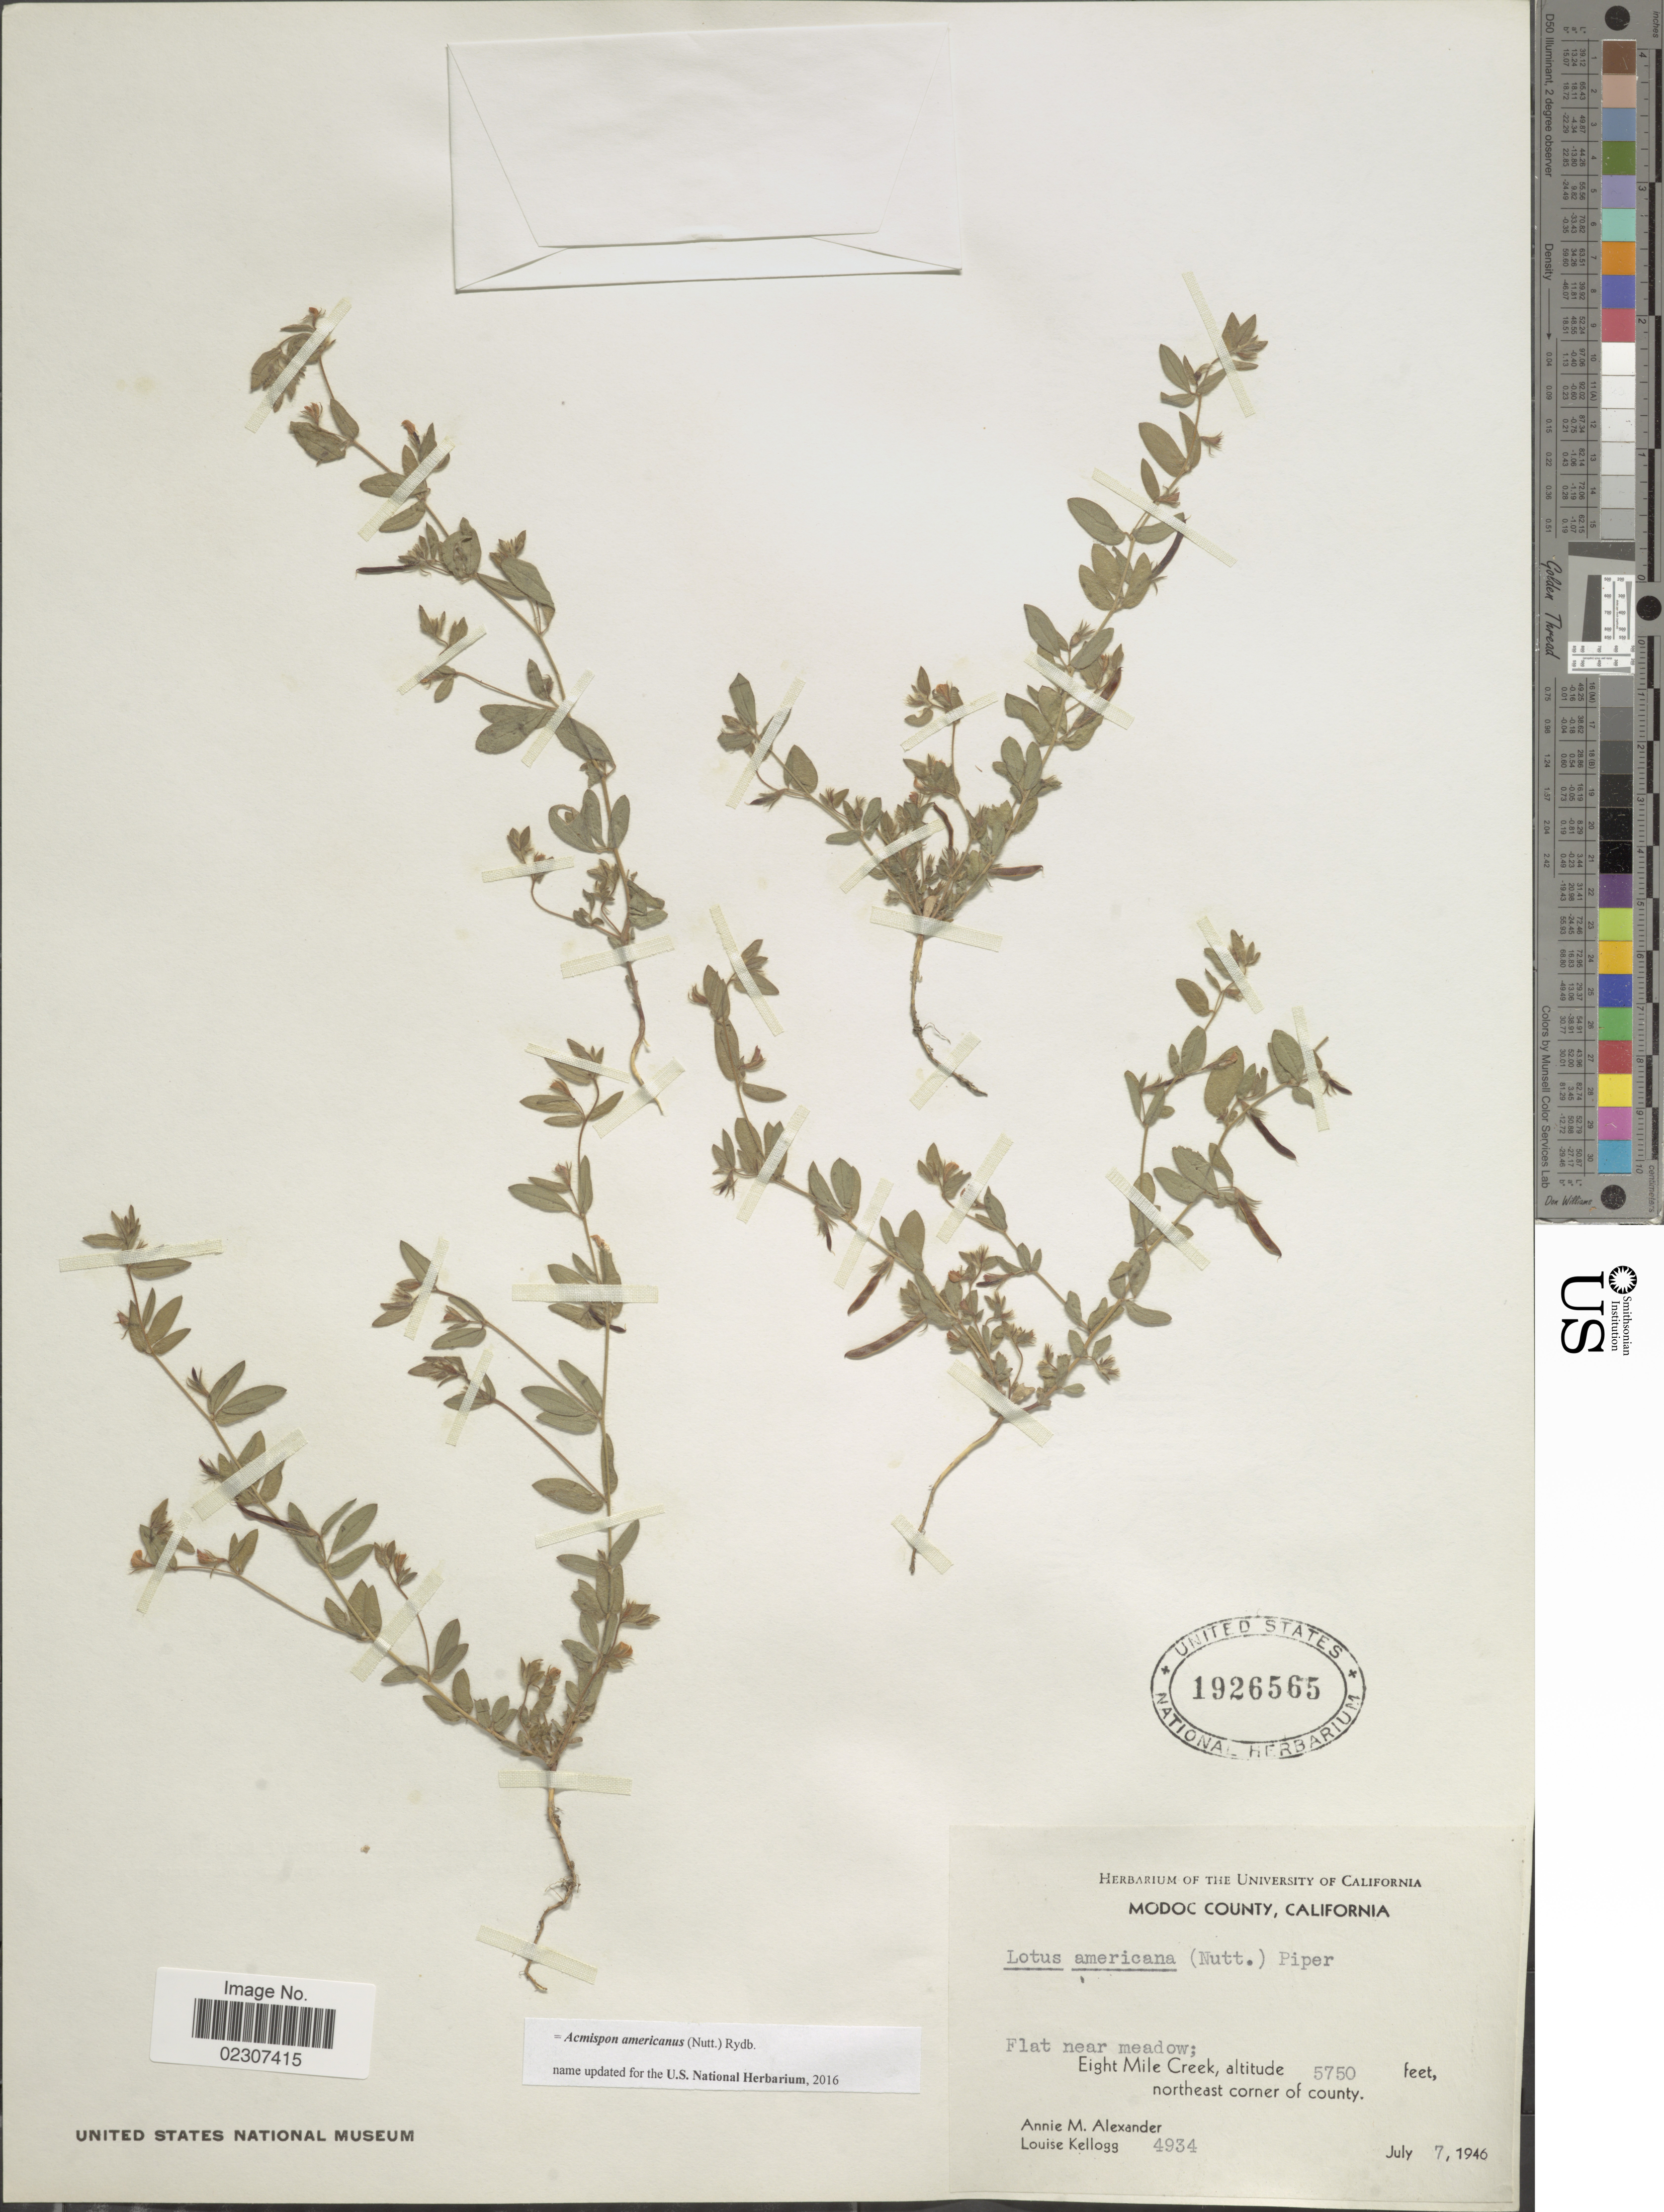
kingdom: Plantae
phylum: Tracheophyta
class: Magnoliopsida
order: Fabales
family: Fabaceae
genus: Acmispon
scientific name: Acmispon americanus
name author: (Nutt.) Rydb.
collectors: A. M. Alexander & L. Kellogg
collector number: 4934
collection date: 1946-07-07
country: United States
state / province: California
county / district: Modoc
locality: Modoc County, California, Eight Mile Creek, northeast corner of county.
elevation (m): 1753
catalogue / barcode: US 1926565